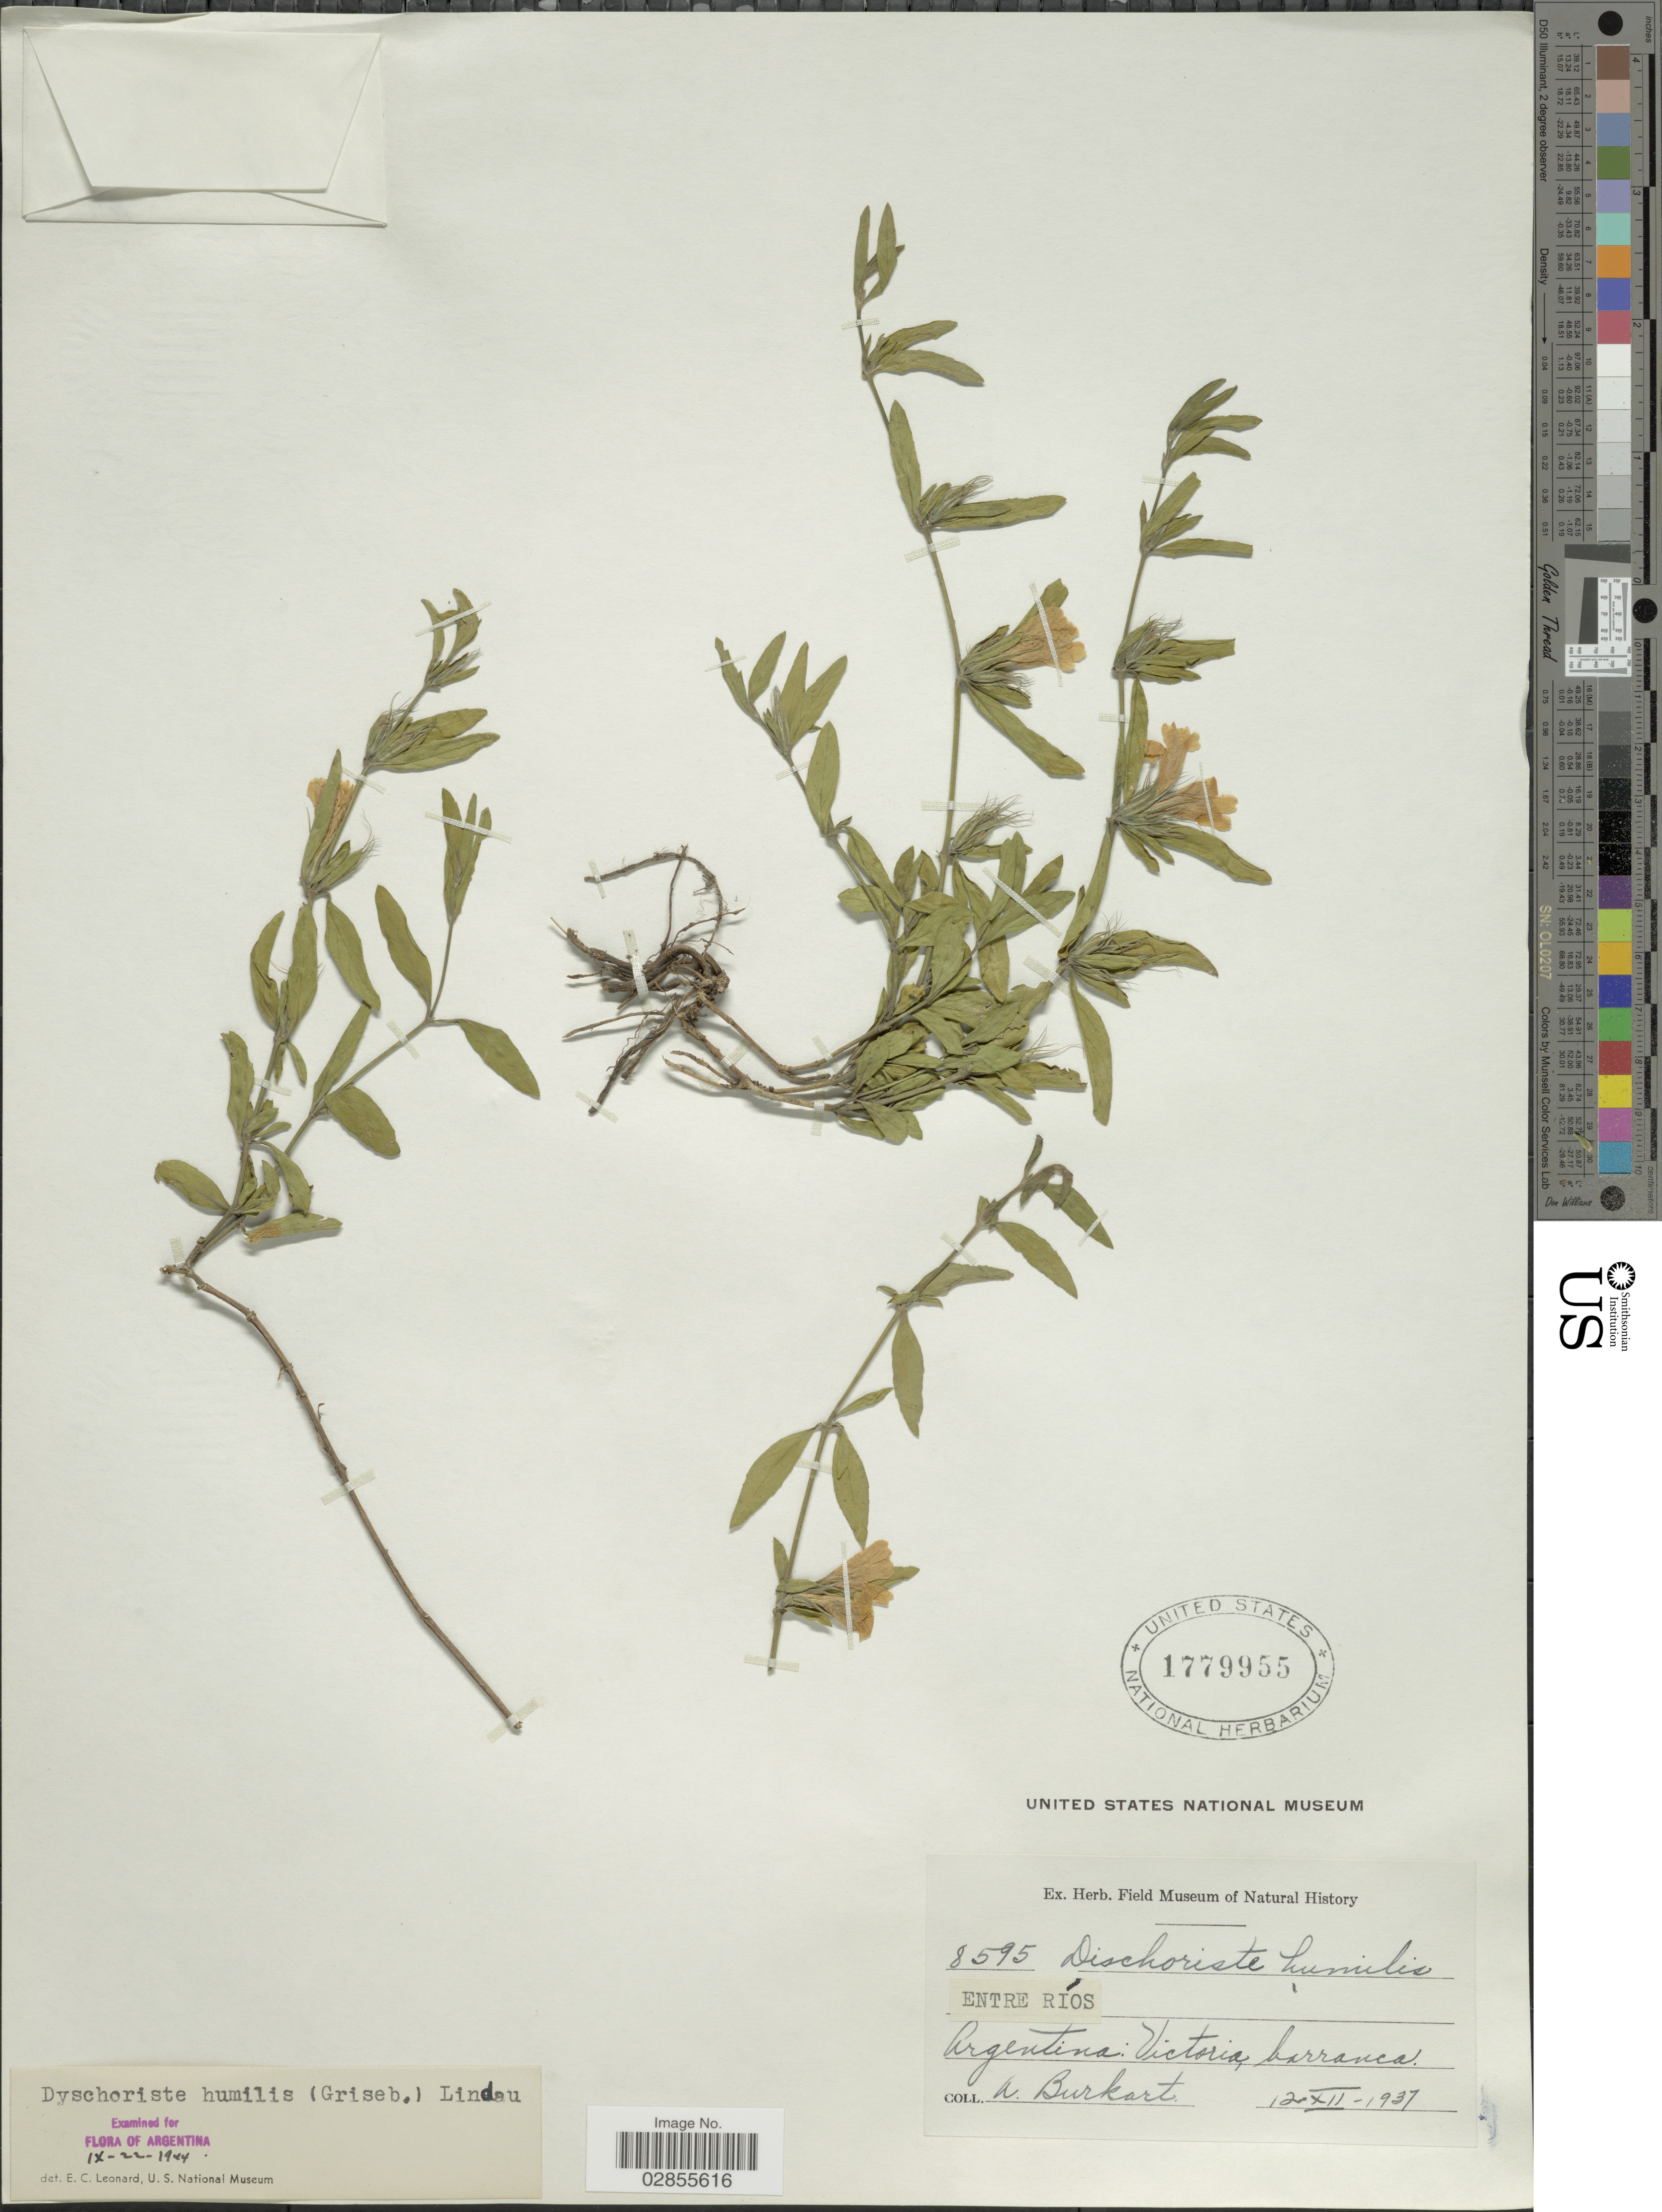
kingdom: Plantae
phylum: Tracheophyta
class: Magnoliopsida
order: Lamiales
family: Acanthaceae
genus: Dyschoriste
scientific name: Dyschoriste humilis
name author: Lindau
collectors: A. E. Burkart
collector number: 8595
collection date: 1937-12-12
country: Argentina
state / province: Entre Rios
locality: Victoria barranca.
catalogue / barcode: US 1779955